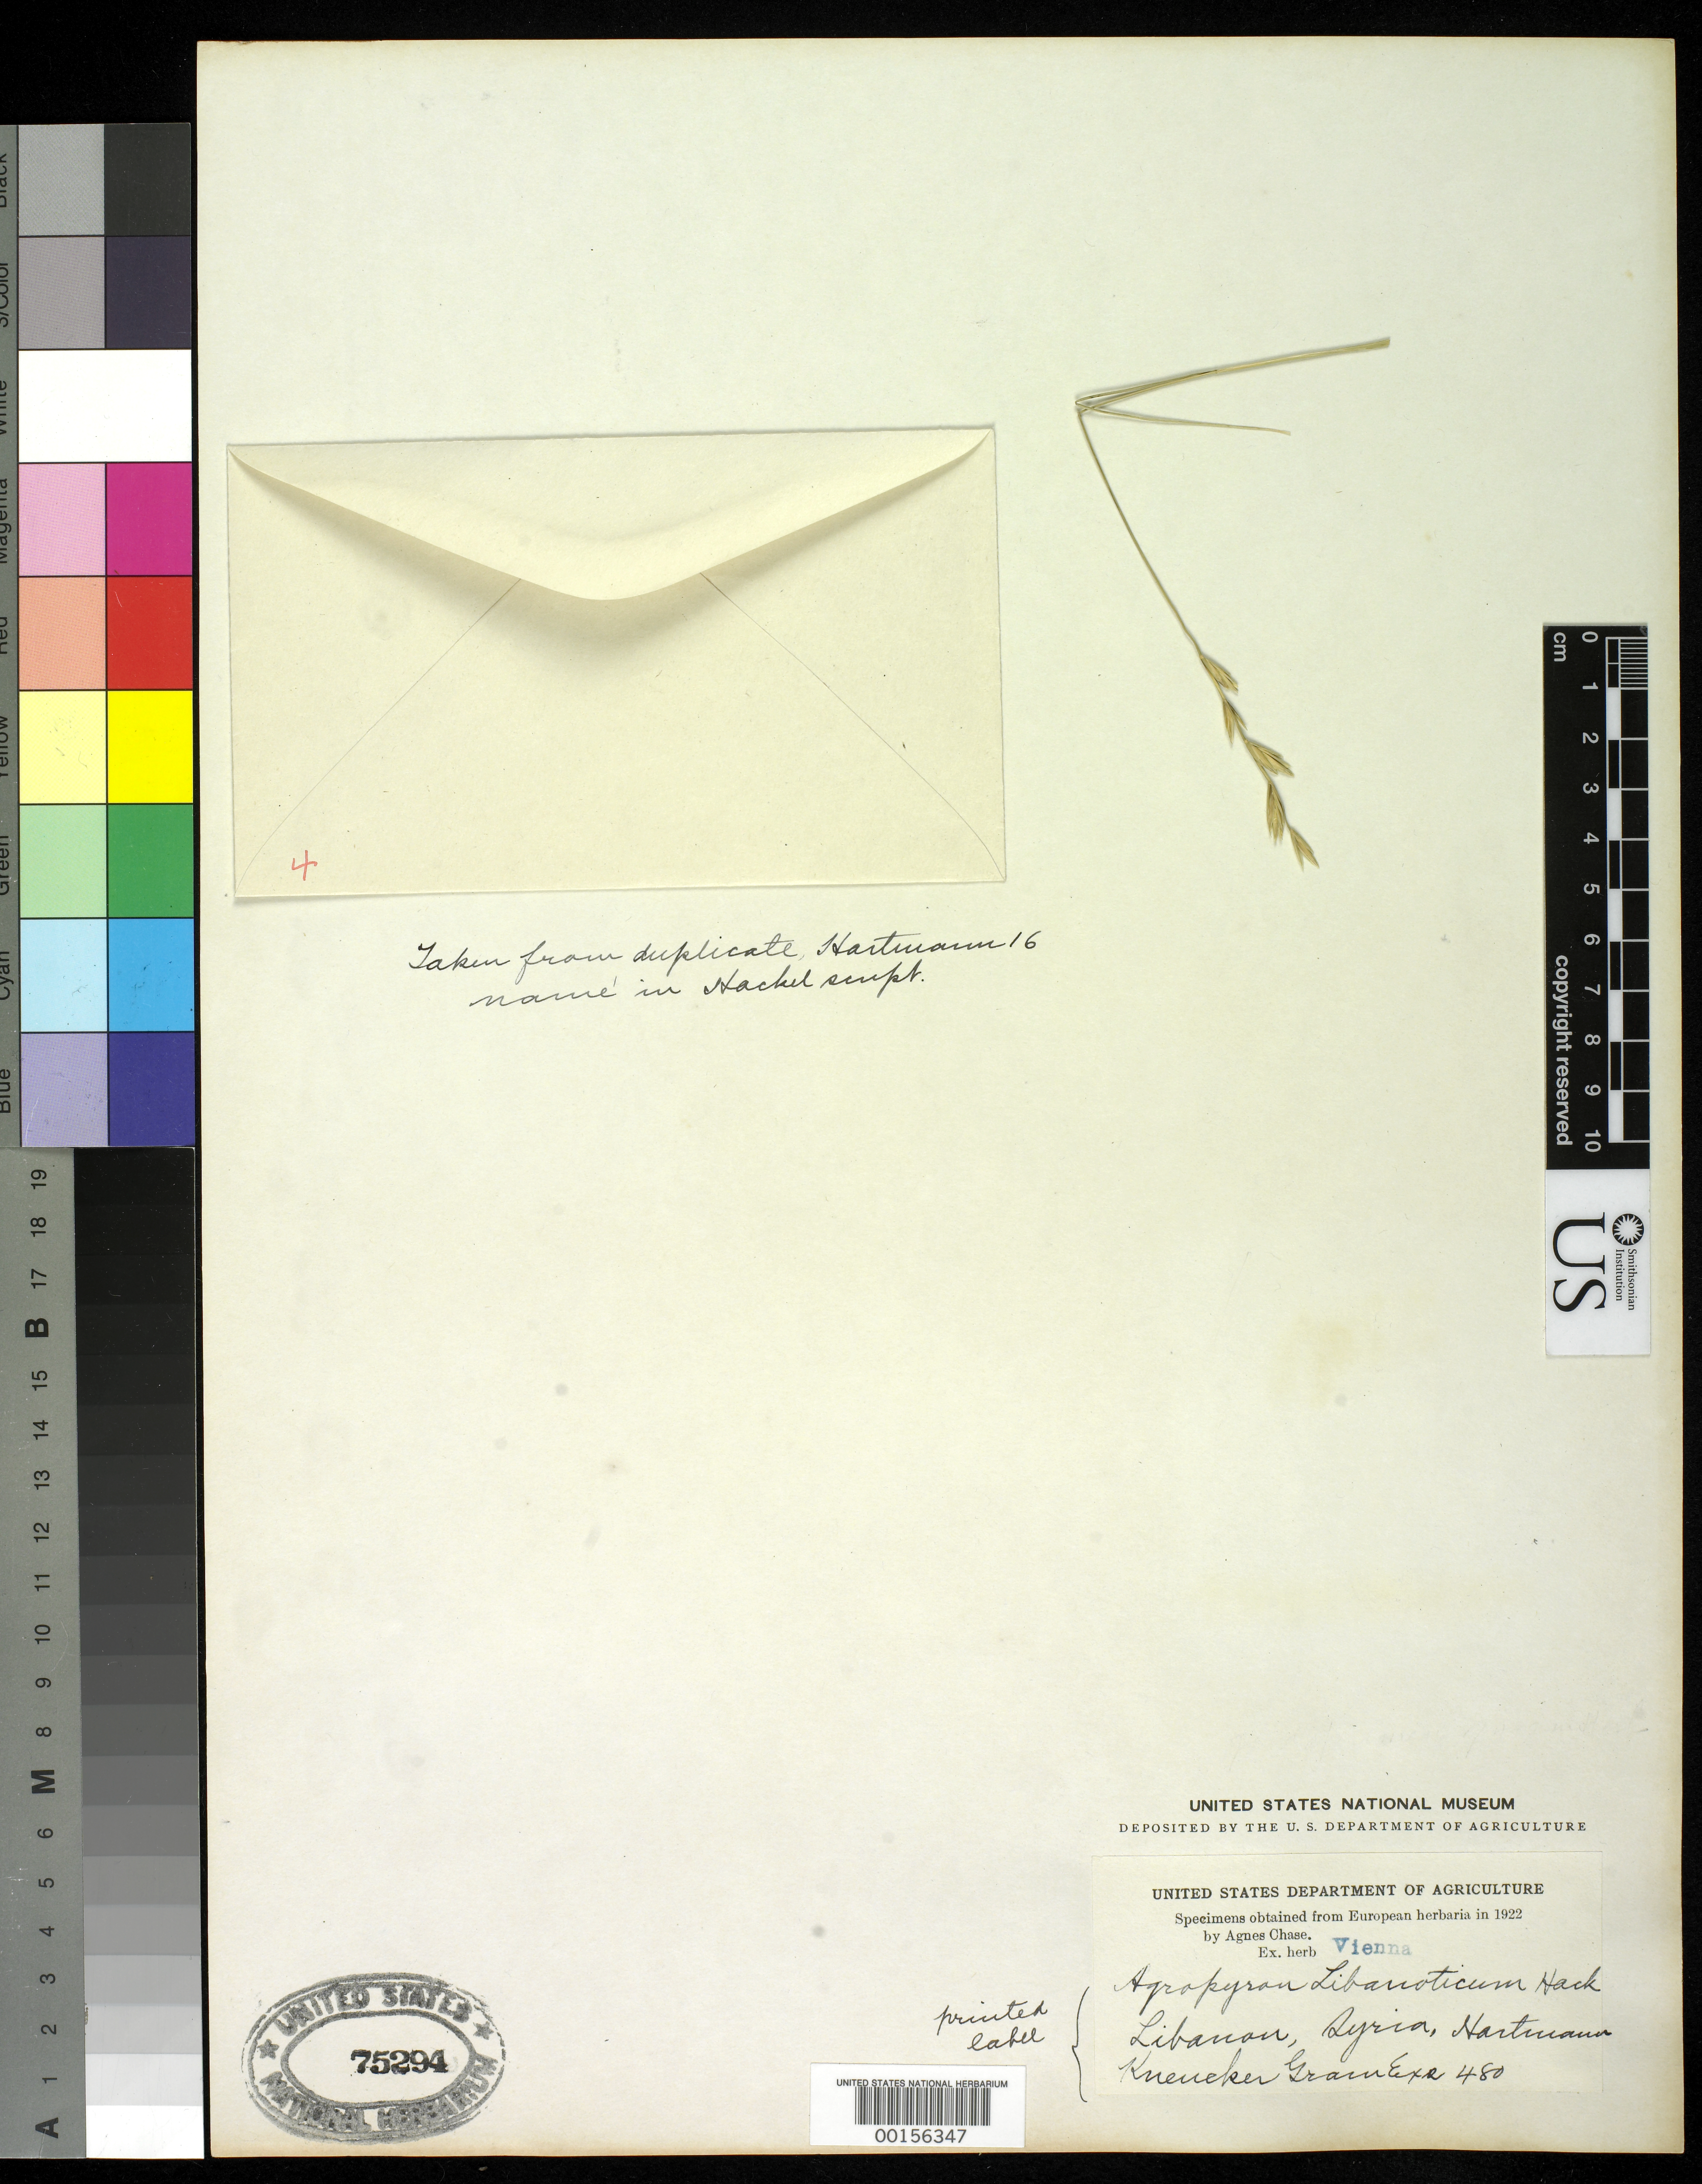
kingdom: Plantae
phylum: Tracheophyta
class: Liliopsida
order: Poales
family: Poaceae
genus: Agropyron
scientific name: Agropyron libanoticum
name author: Hack.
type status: Type Fragment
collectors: F. von Hartmann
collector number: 16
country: Syria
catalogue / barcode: US 75294